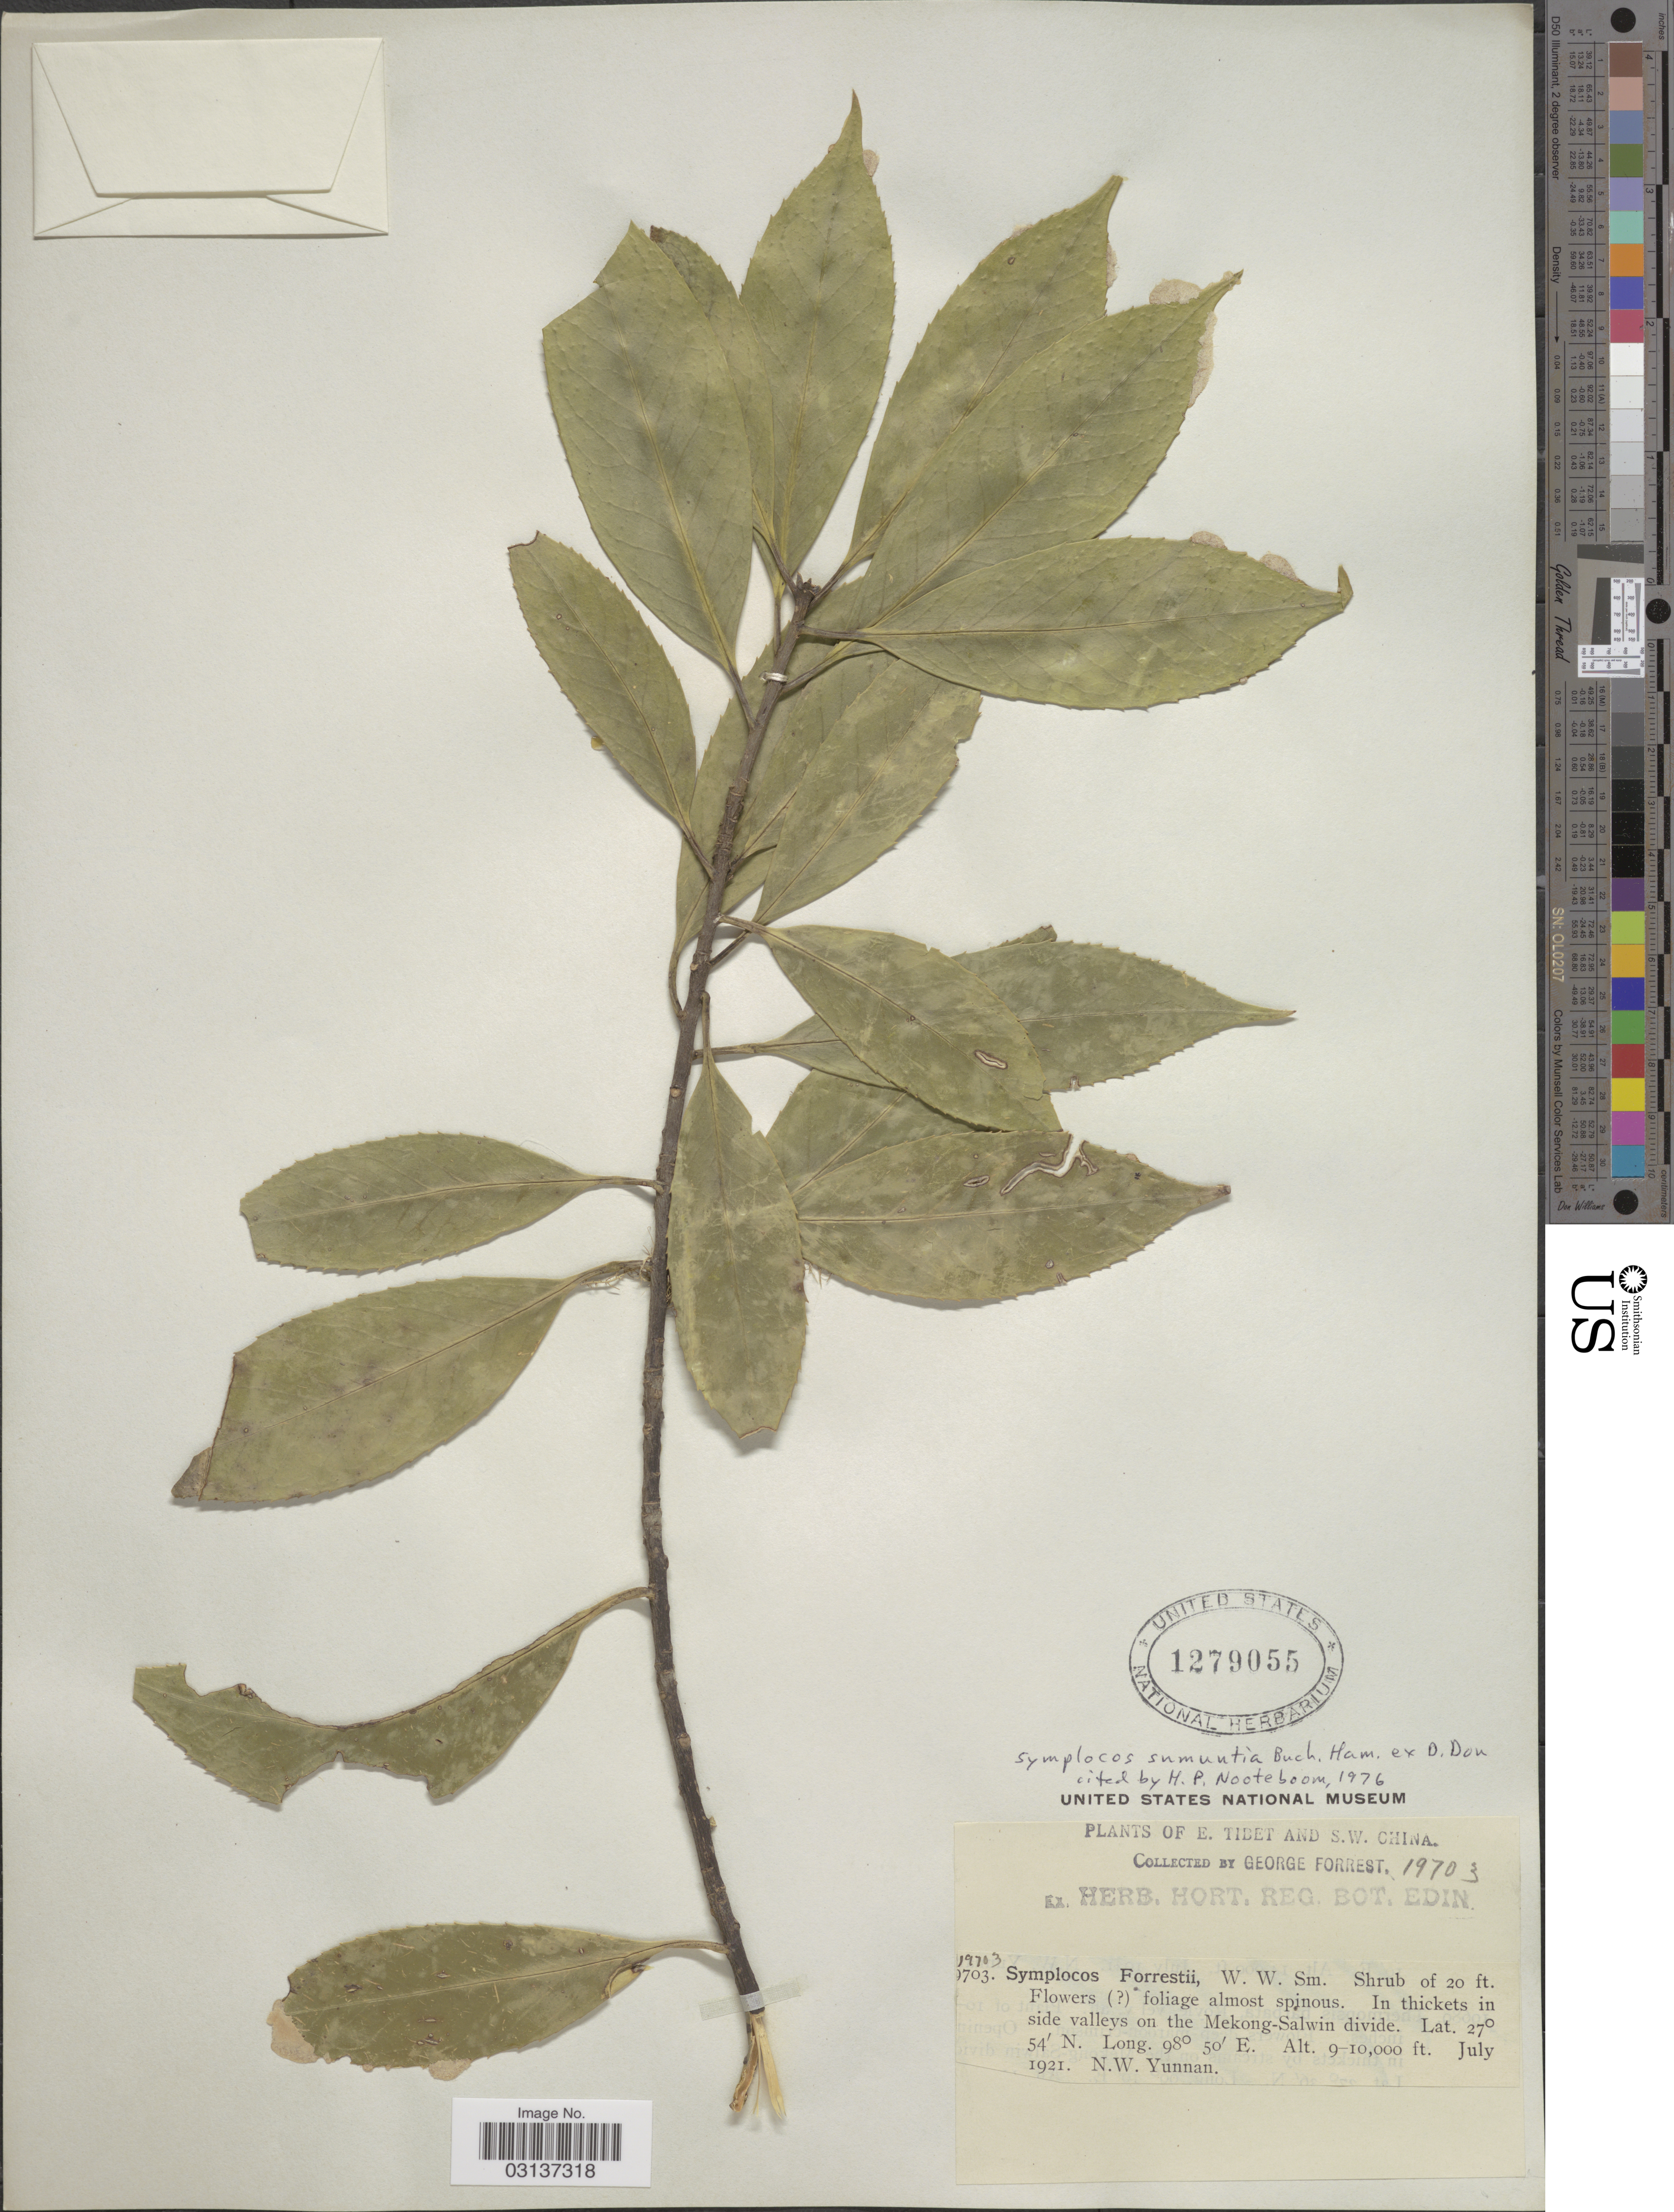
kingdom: Plantae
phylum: Tracheophyta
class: Magnoliopsida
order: Ericales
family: Symplocaceae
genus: Symplocos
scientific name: Symplocos sumuntia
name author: Buch.-Ham. ex D. Don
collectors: G. Forrest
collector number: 19703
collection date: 1921-07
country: China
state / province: Yunnan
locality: S. W. China. Side valleys on the Mekong-Salwin divide. N. W. Yunnan.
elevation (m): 2743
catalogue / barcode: US 1279055